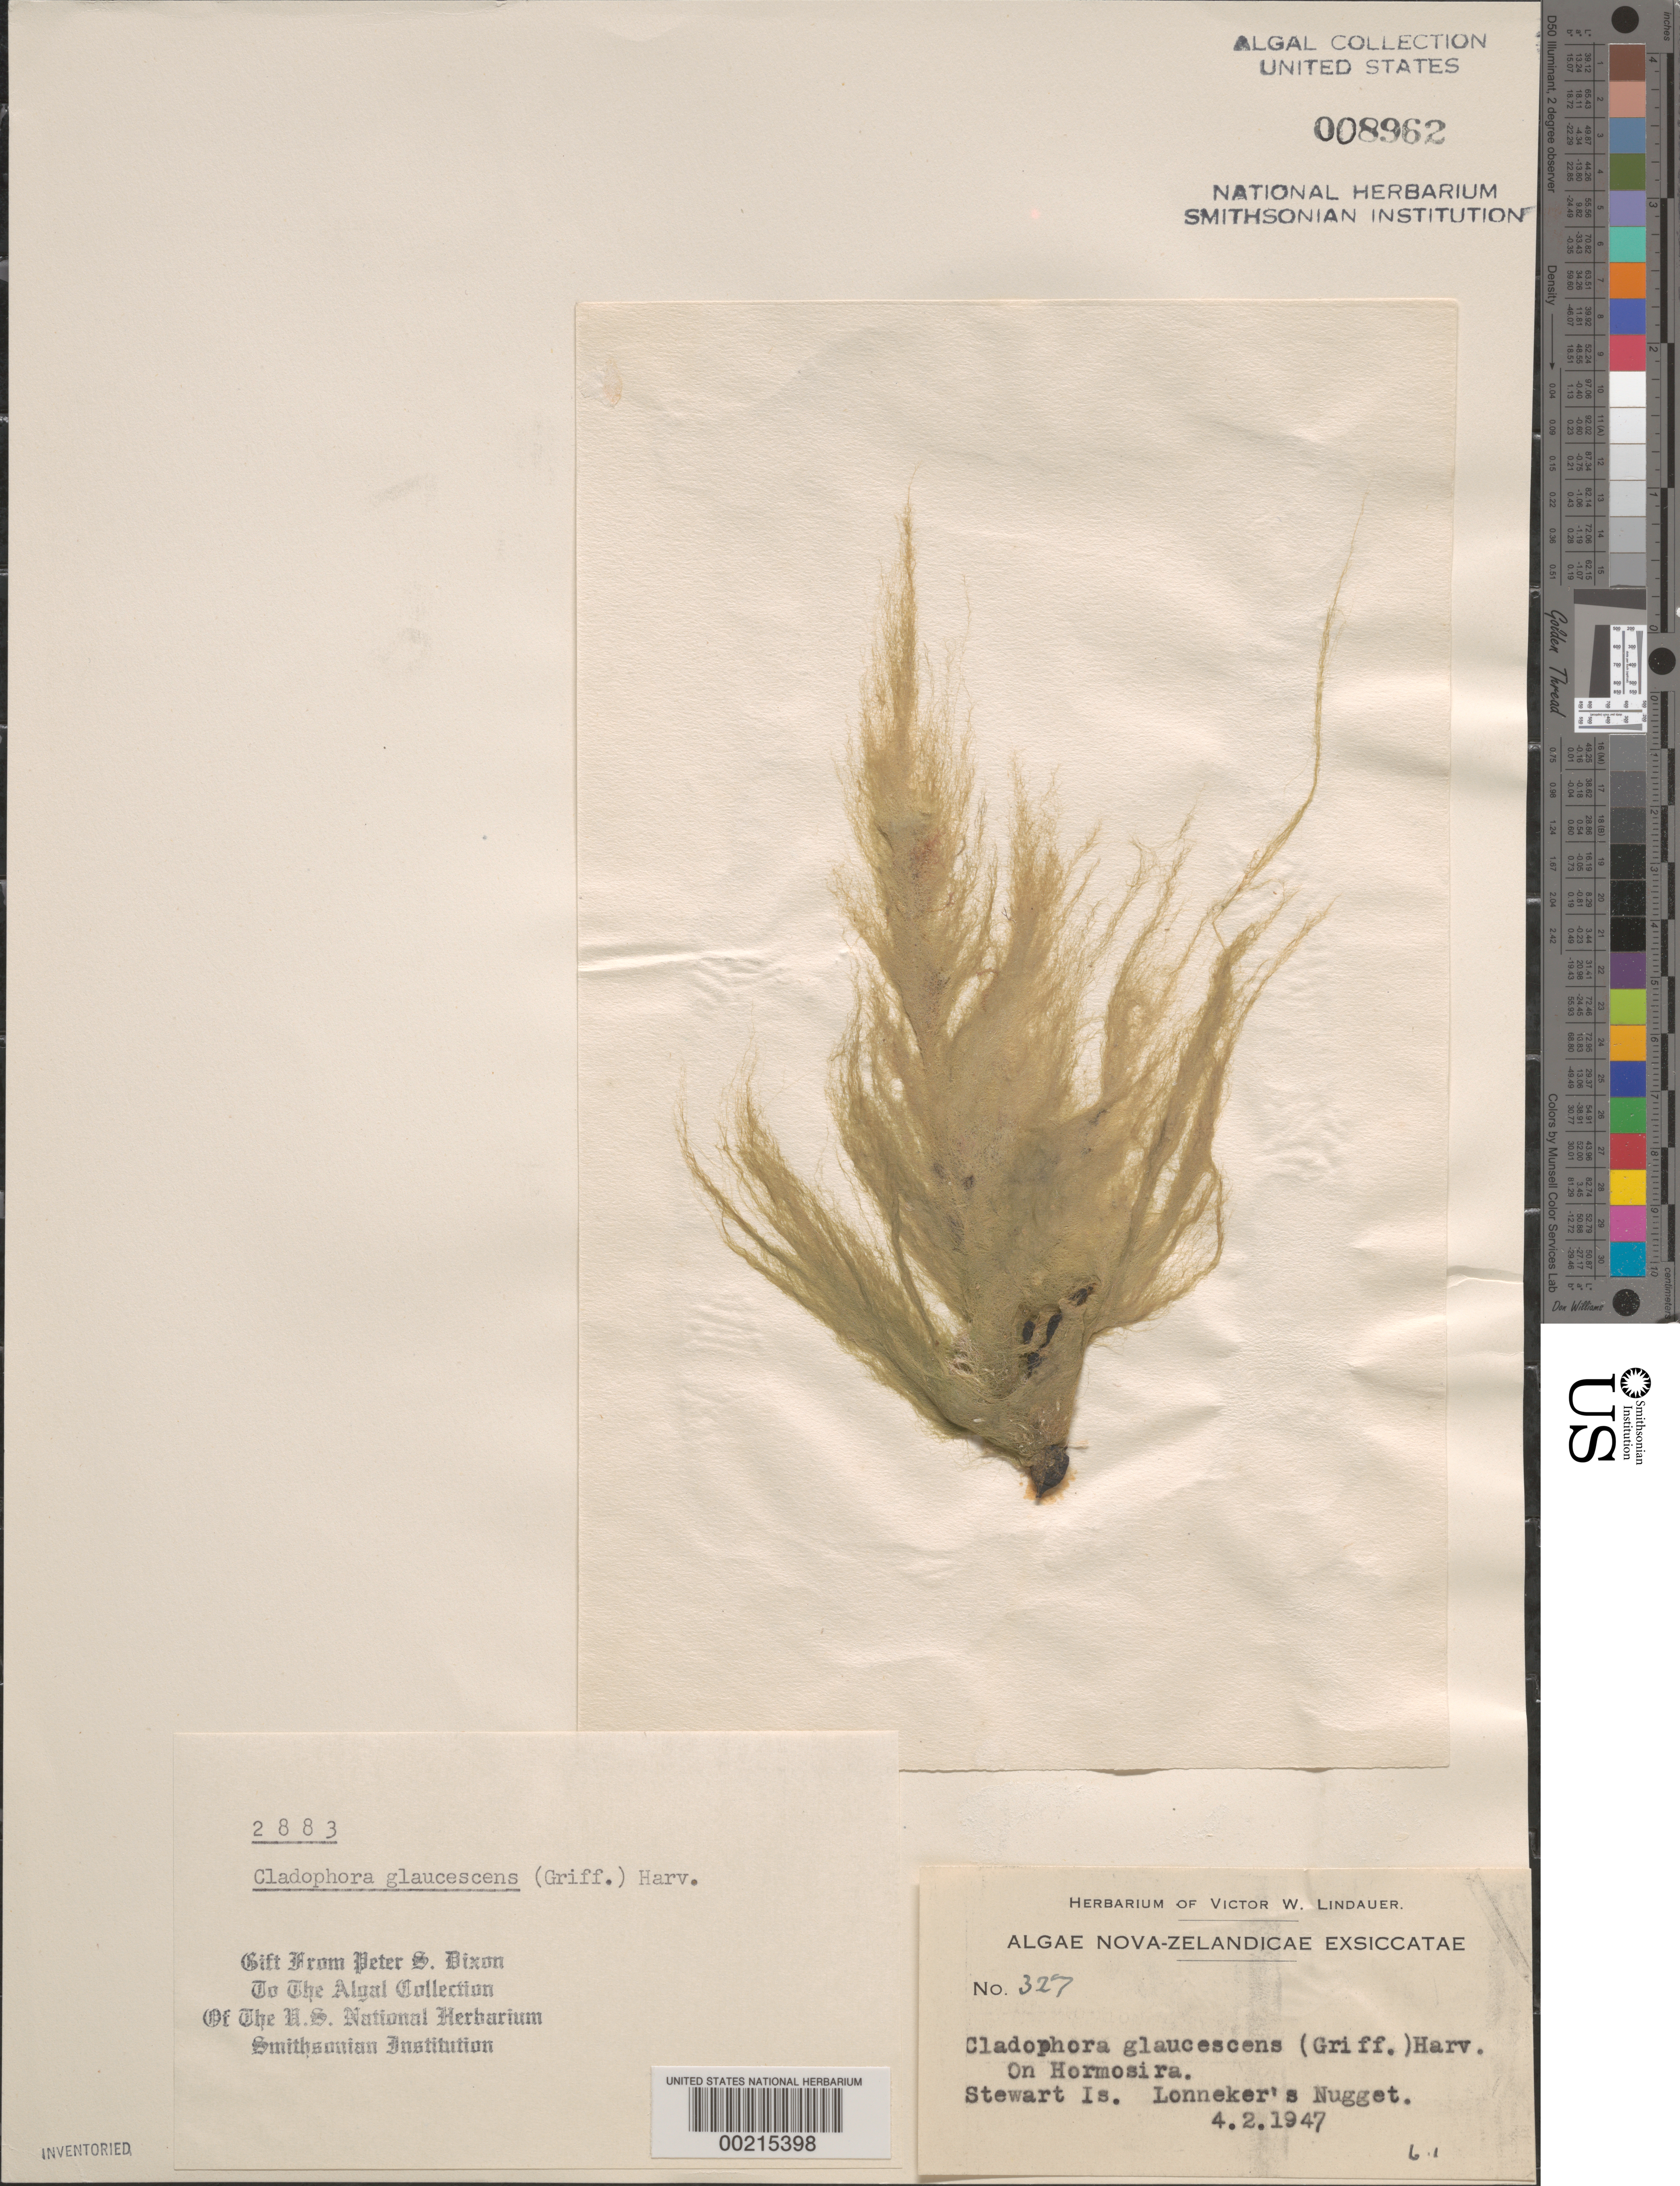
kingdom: Plantae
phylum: Chlorophyta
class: Ulvophyceae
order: Cladophorales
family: Cladophoraceae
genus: Cladophora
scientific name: Cladophora sericea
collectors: V. Lindauer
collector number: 327 & PSD 2883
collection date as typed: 04 Feb 1947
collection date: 1947-02-04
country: New Zealand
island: Stewart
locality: Lonneker's nugget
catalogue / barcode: US 8962